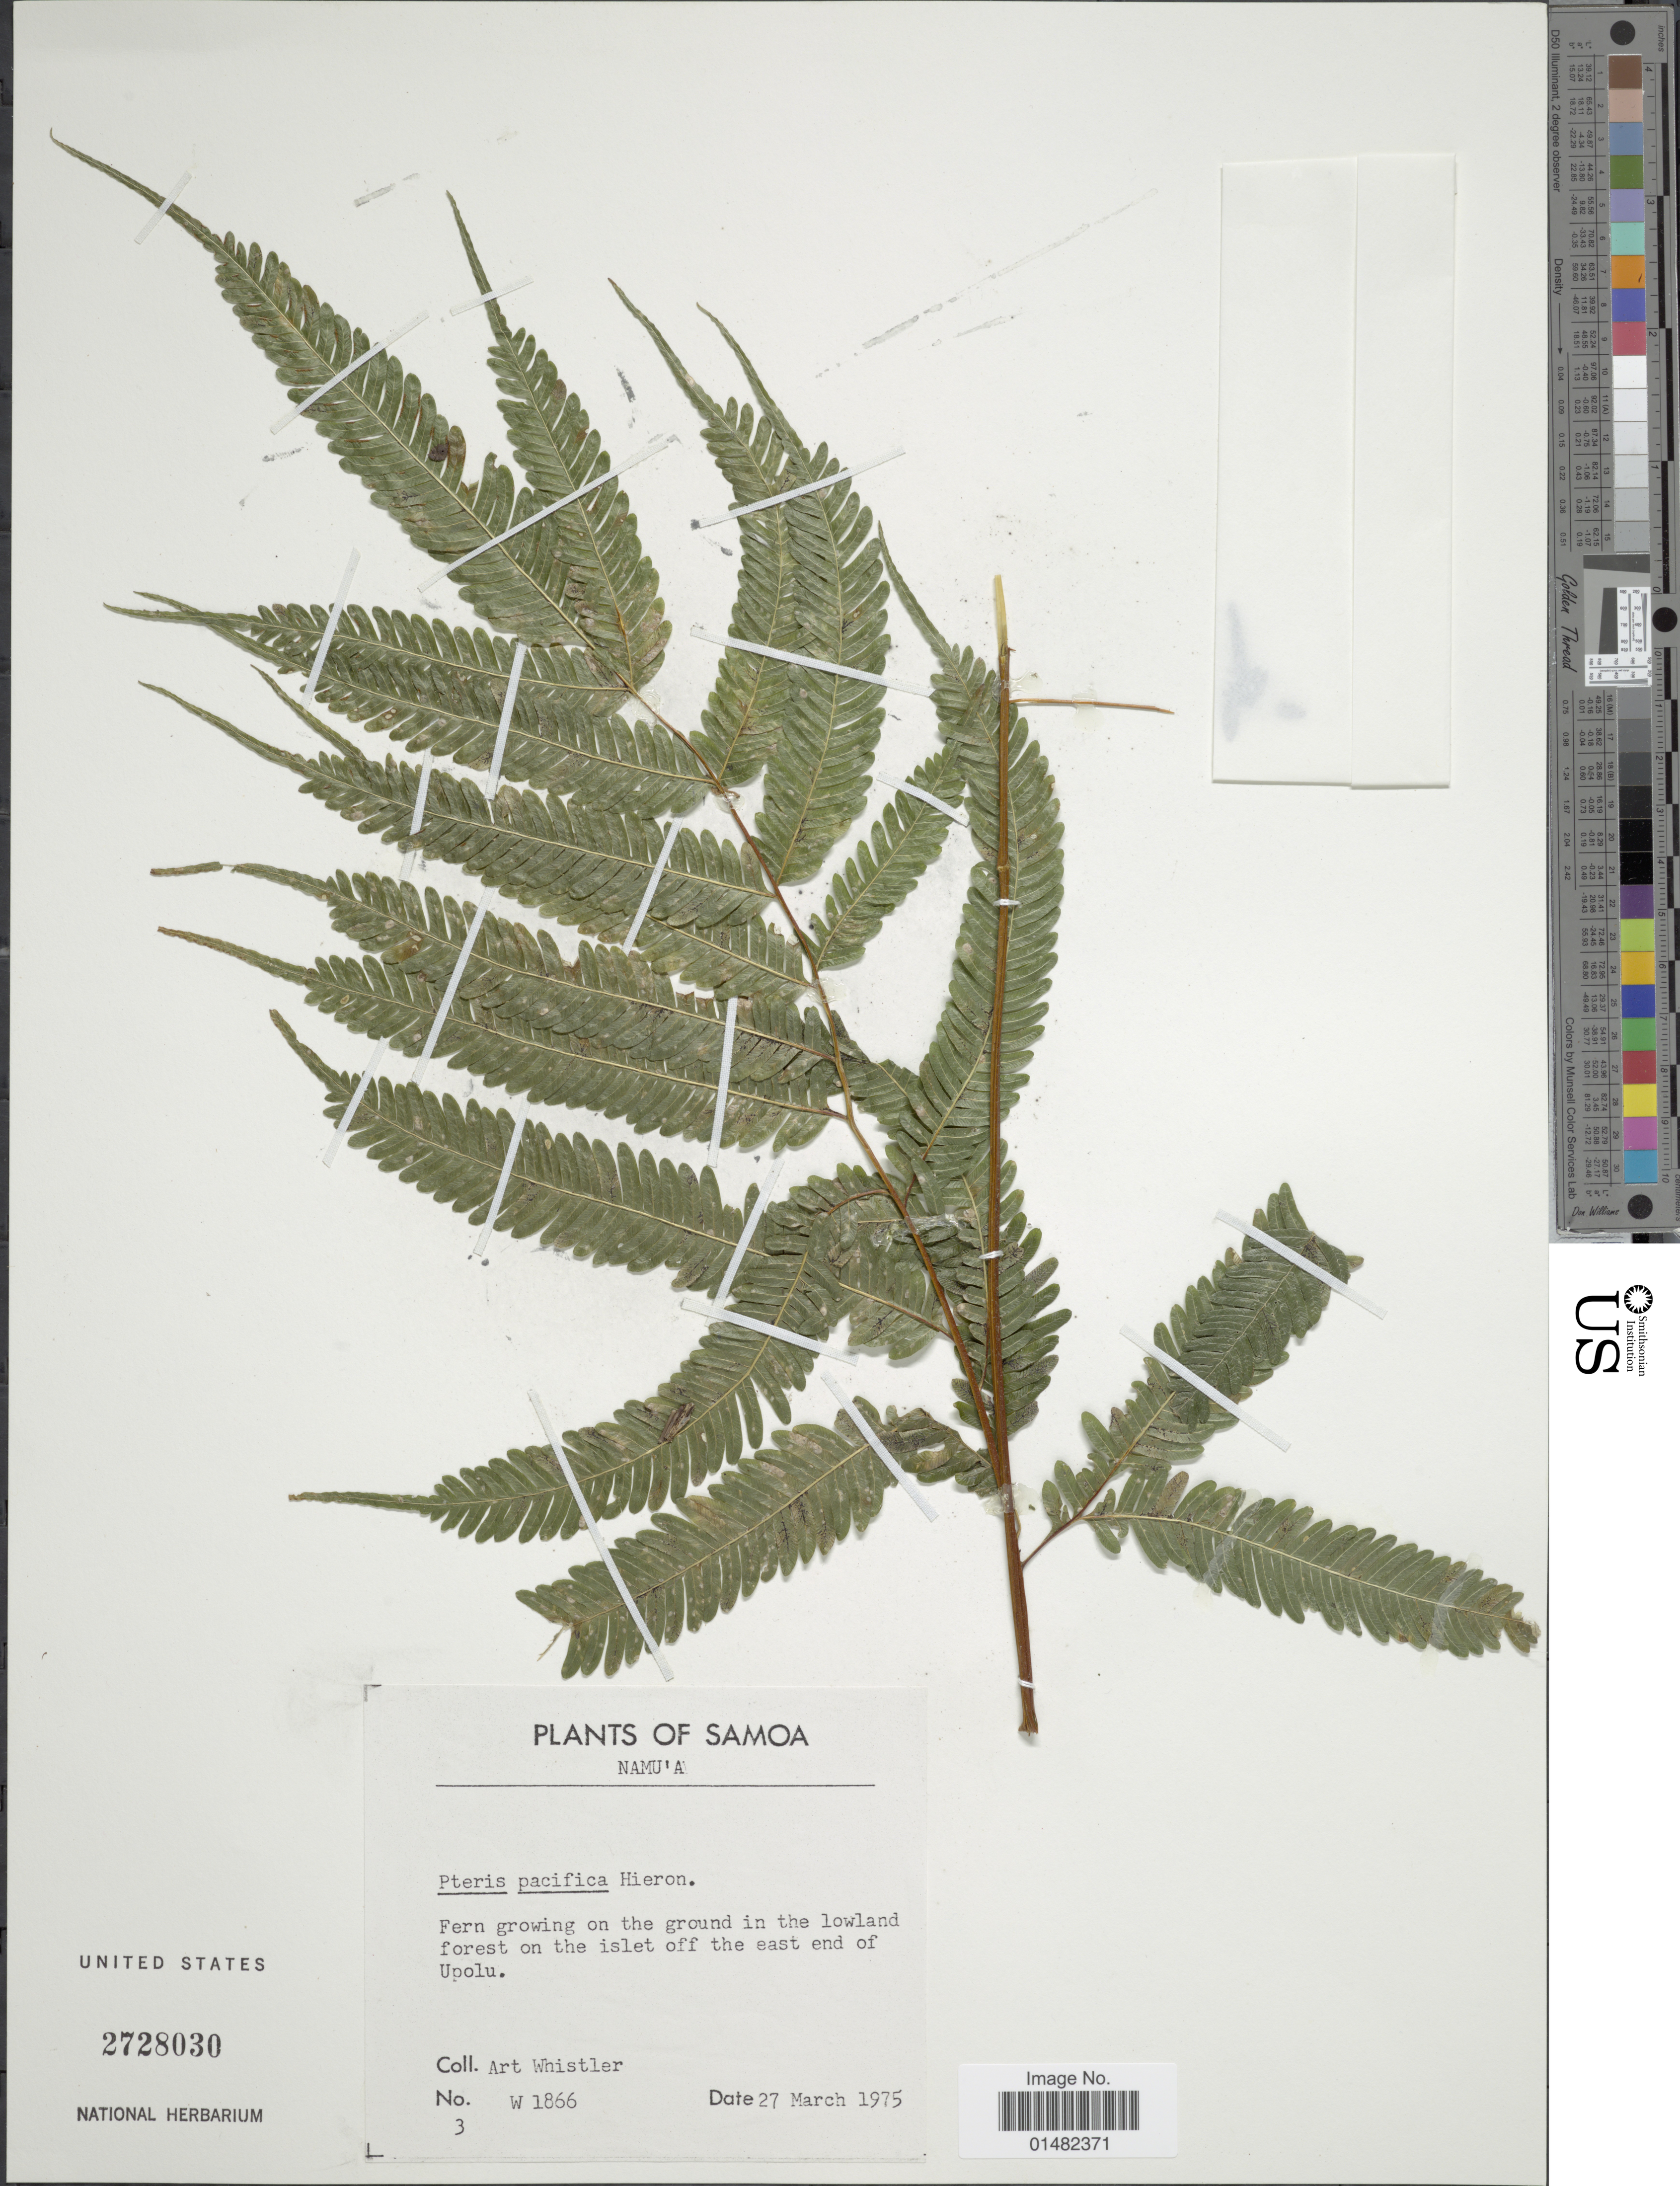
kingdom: Plantae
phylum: Tracheophyta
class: Polypodiopsida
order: Polypodiales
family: Pteridaceae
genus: Pteris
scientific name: Pteris pacifica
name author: Hieron.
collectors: A. Whistler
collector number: w1866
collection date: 1975-03-27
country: Samoa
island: Namua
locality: Namu'a. Fern growing on the ground in the lowland forest on the islet off the east end of Upolu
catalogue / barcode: US 2728030